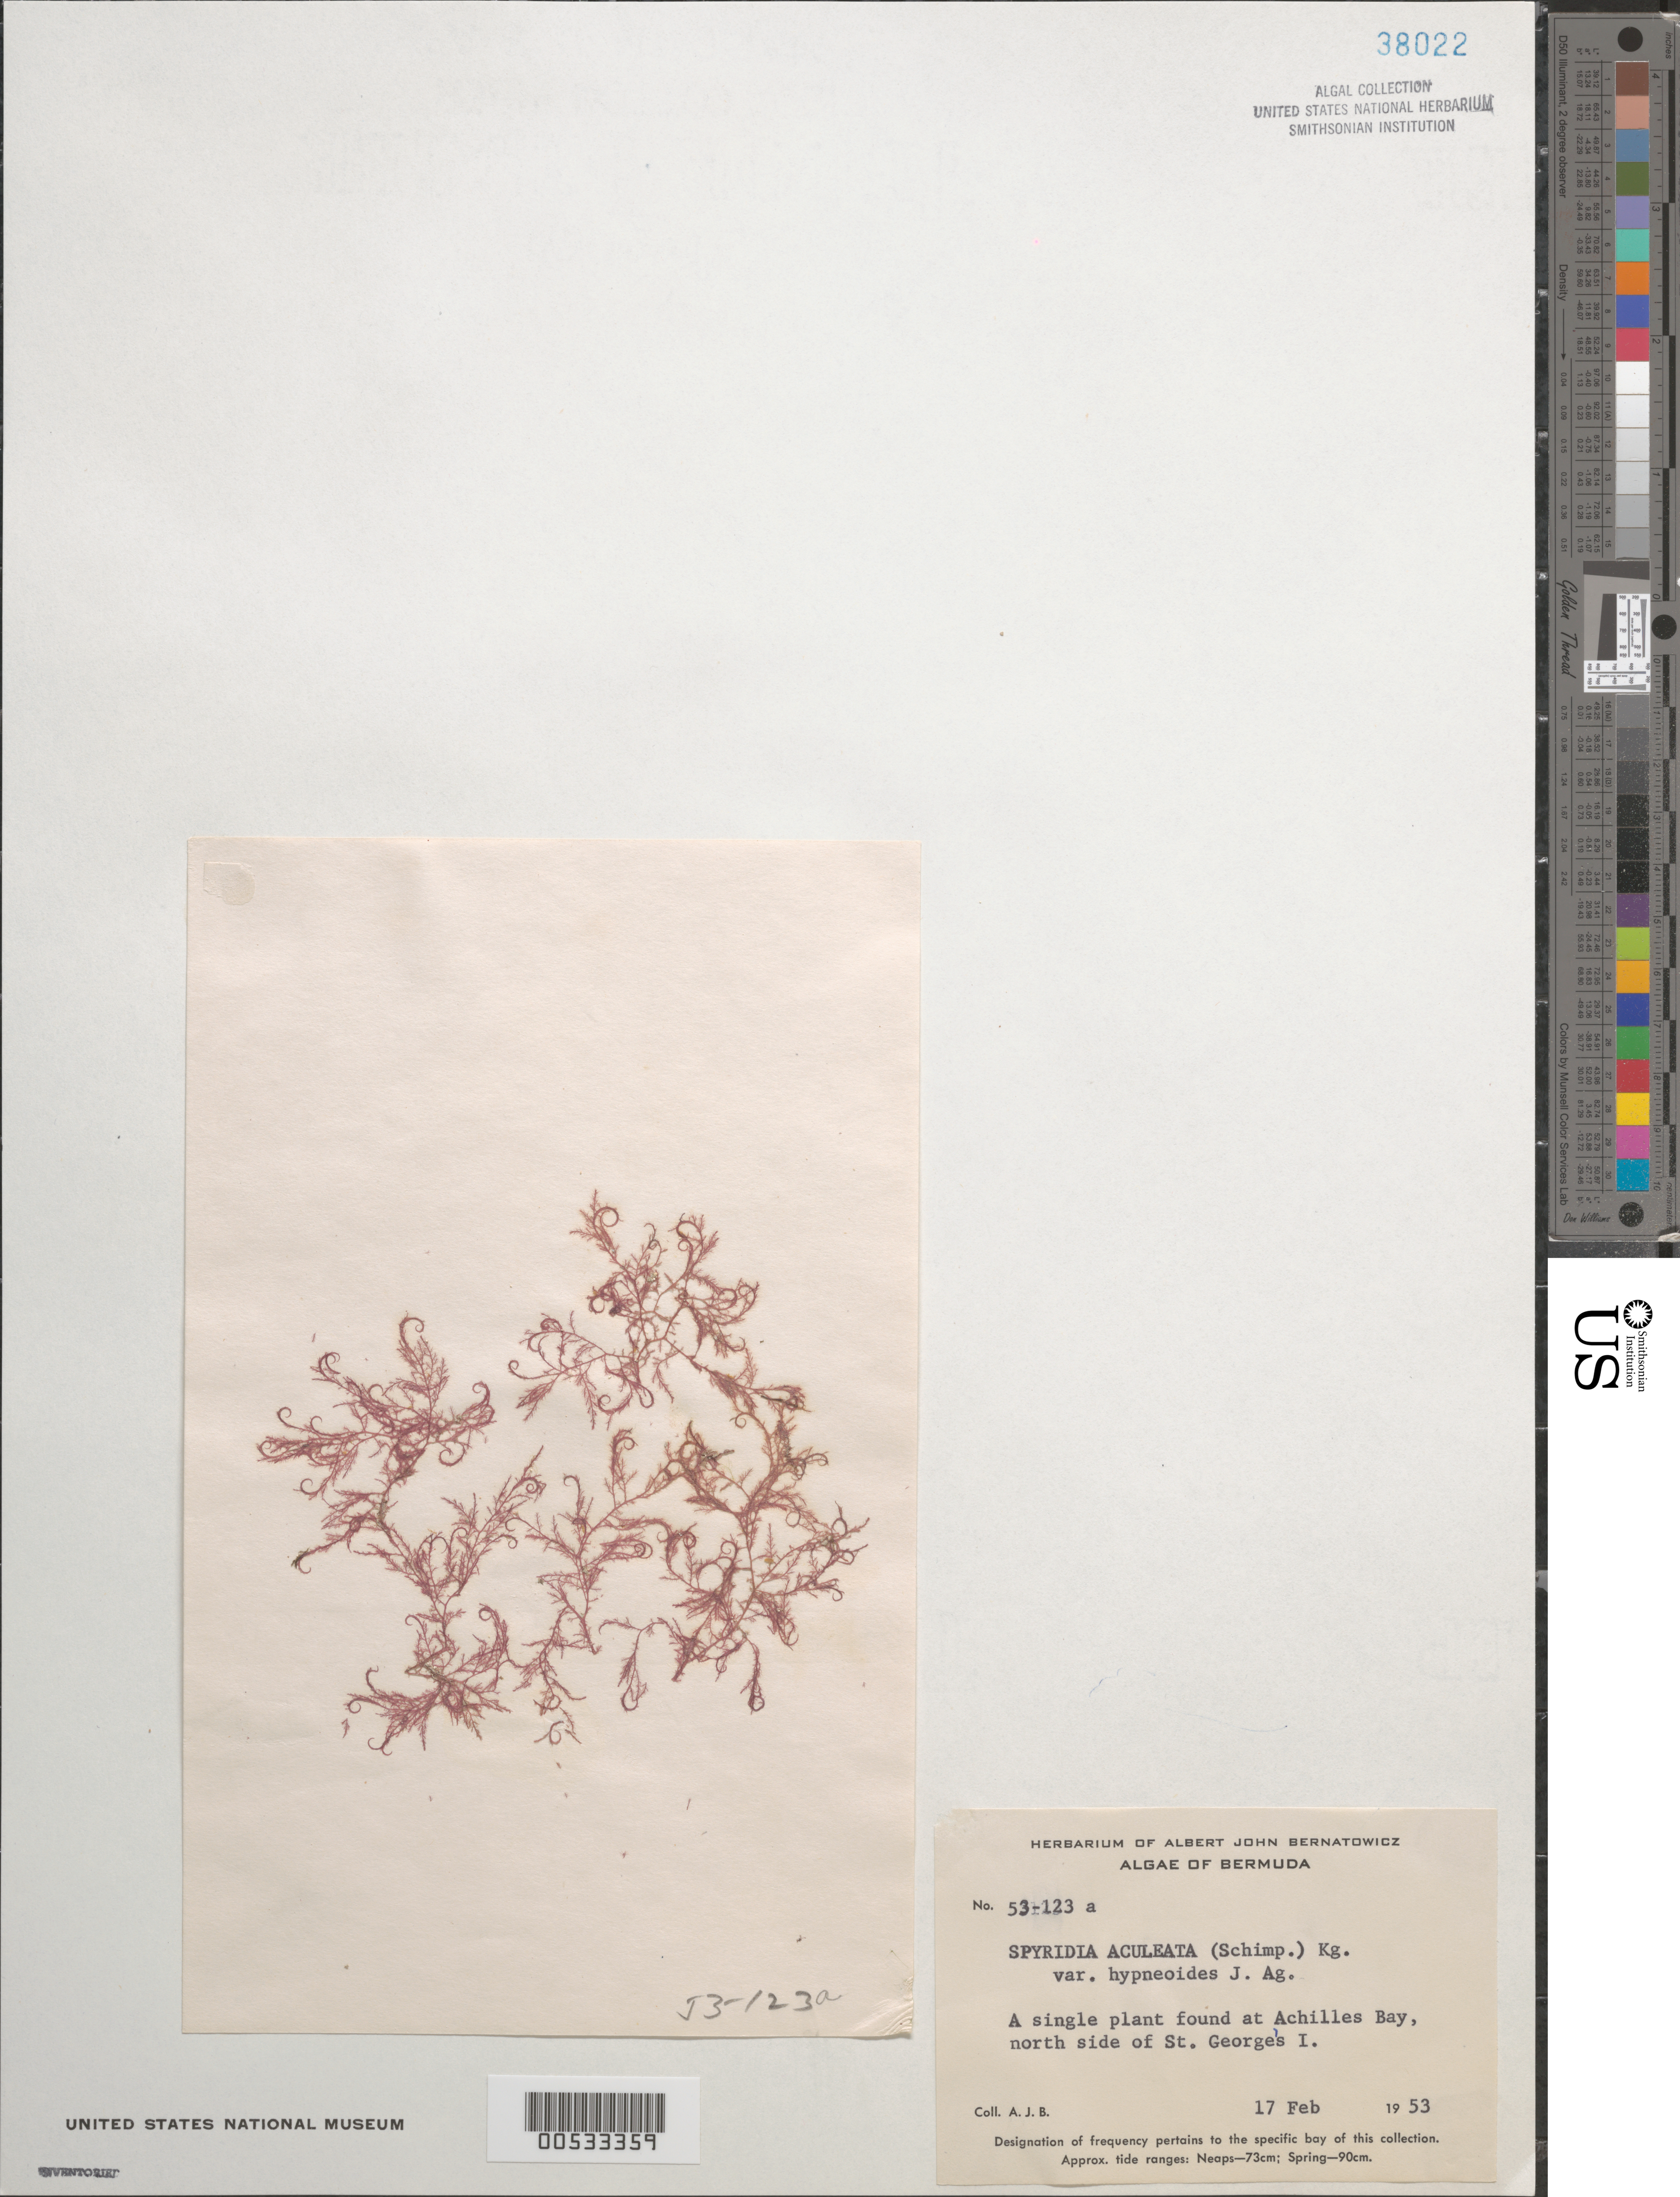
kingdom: Plantae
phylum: Rhodophyta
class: Florideophyceae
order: Ceramiales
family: Spyridiaceae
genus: Spyridia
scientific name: Spyridia aculeata var. hypneoides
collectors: A. Bernatowicz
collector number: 53-123a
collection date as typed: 17 Feb 1953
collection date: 1953-02-17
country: Bermuda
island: St. George's Island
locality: Achilles Bay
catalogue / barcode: US 38022